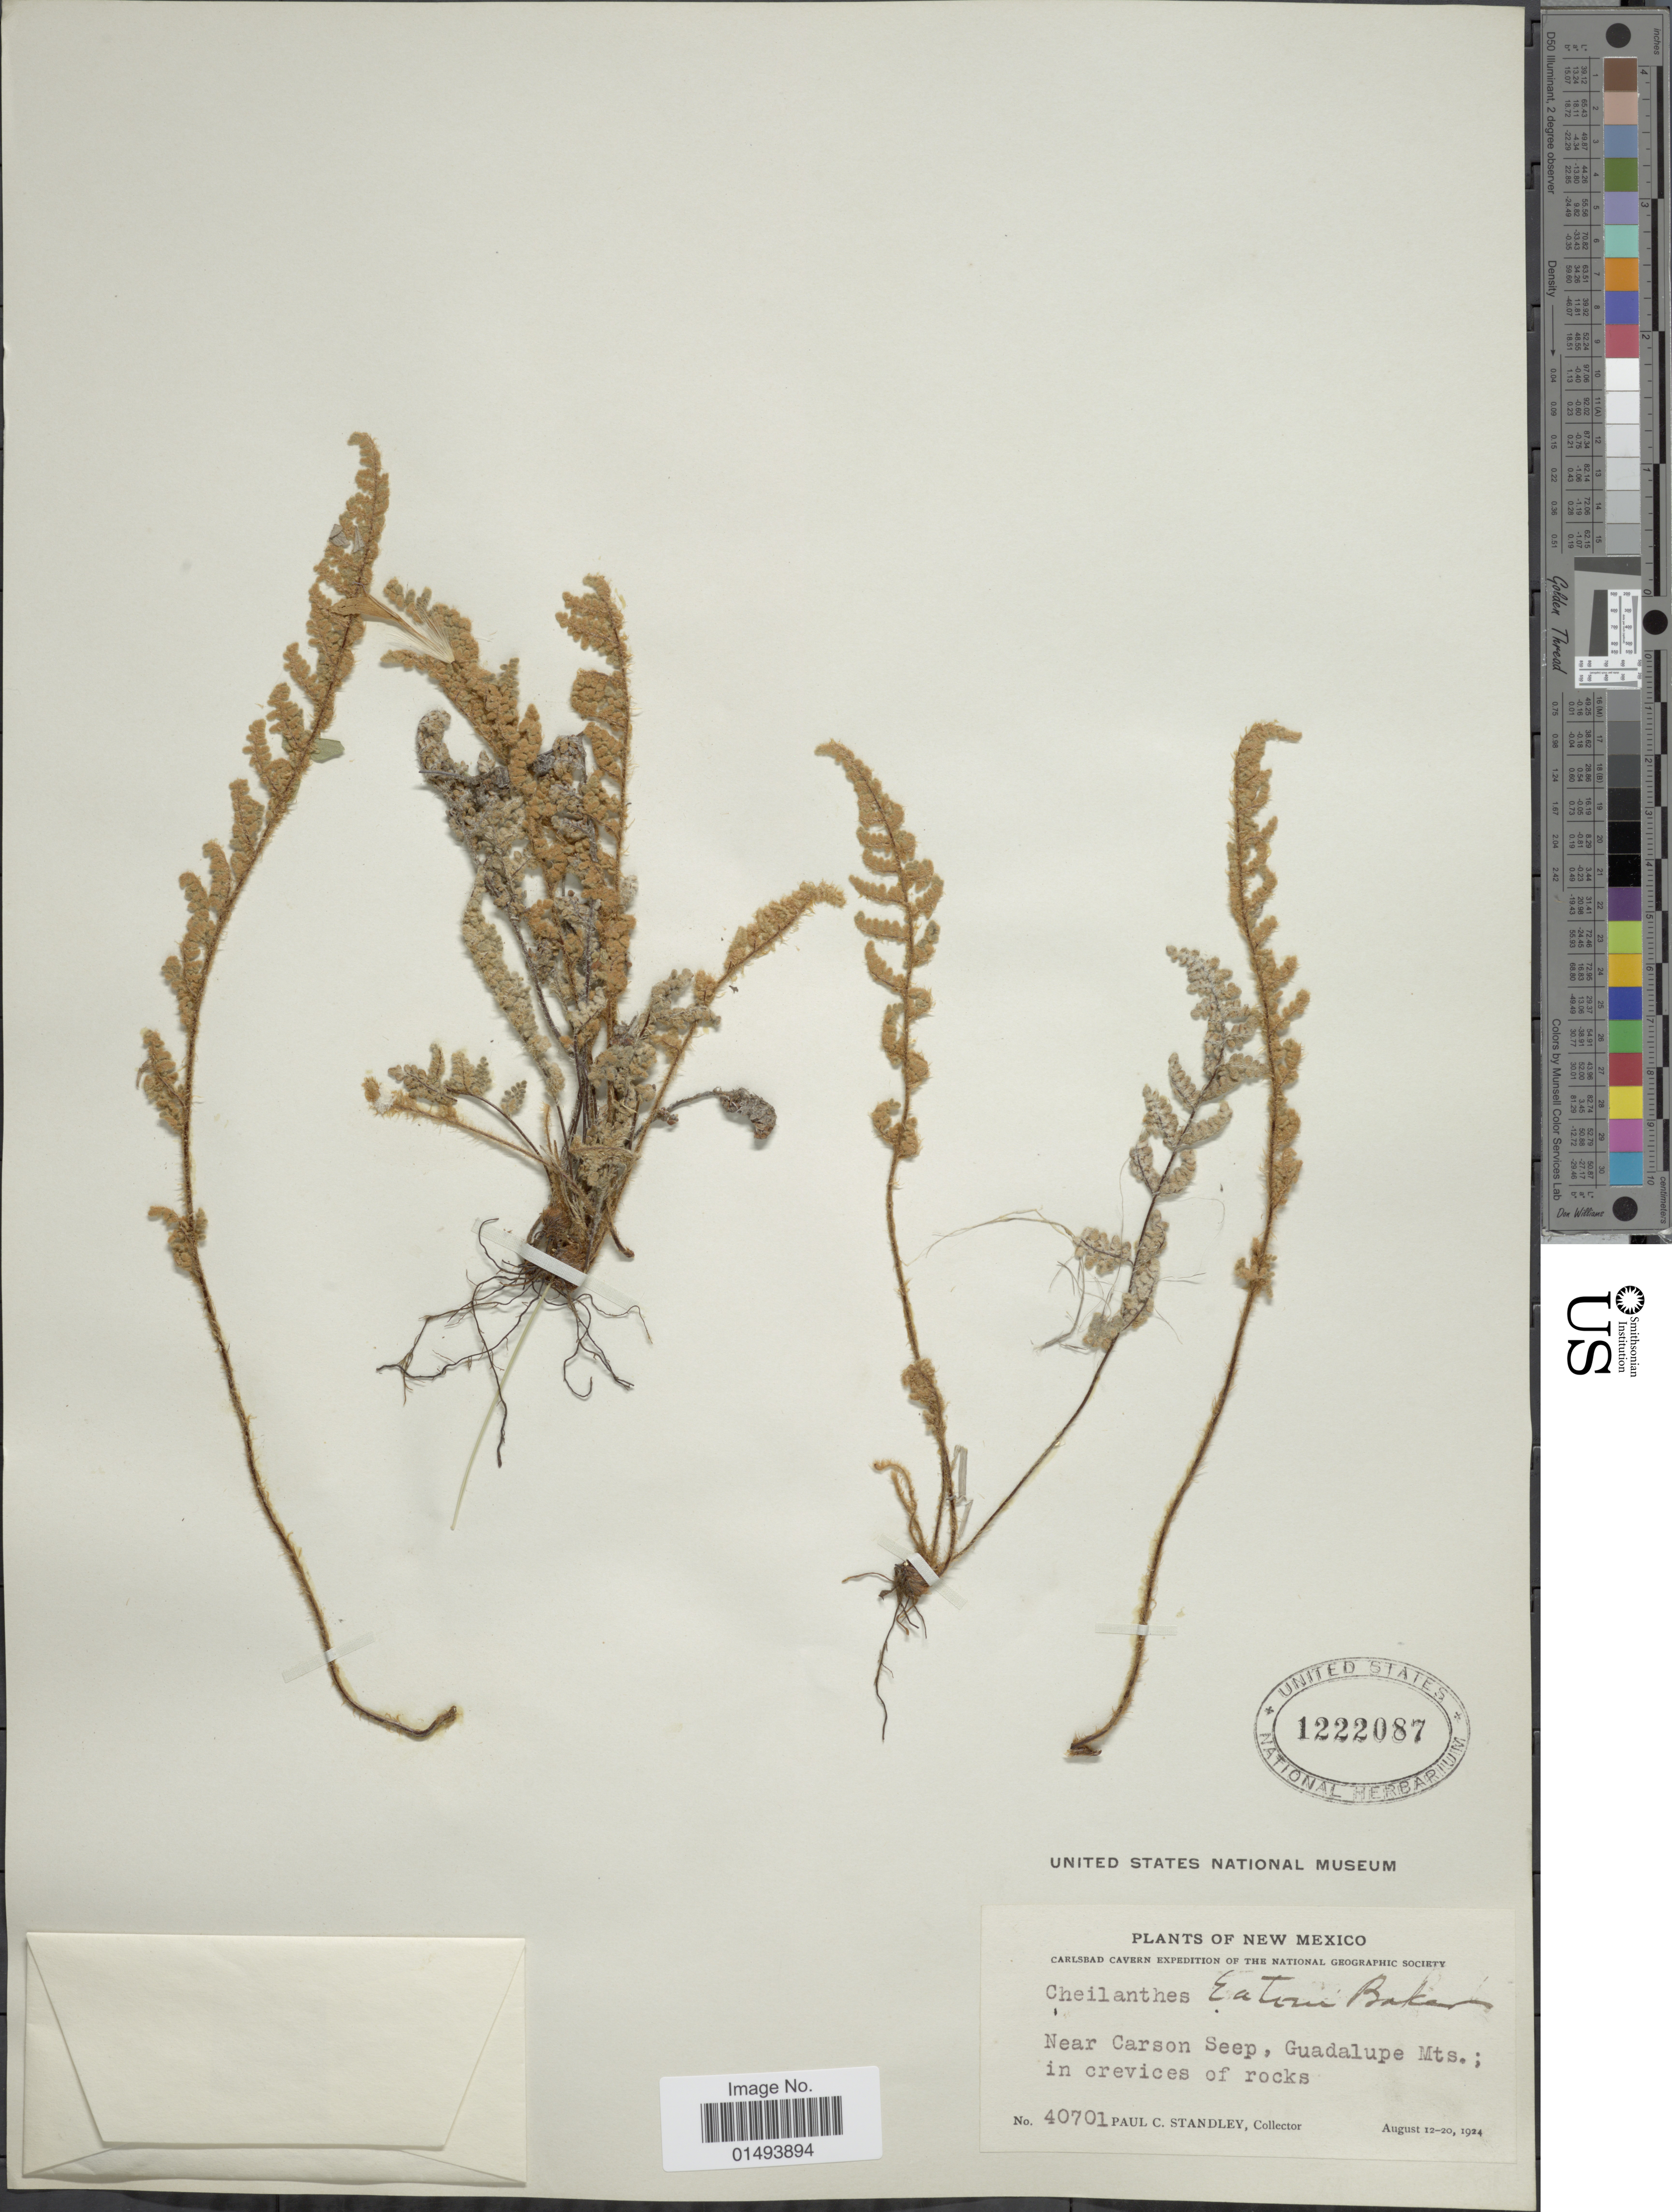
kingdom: Plantae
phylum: Tracheophyta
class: Polypodiopsida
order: Polypodiales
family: Pteridaceae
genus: Myriopteris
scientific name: Myriopteris rufa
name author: Fée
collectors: P. C. Standley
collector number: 40701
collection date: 1924-08-12/1924-08-20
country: United States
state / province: New Mexico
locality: Plants of New Mexico, near Carson Seep, Guadalupe Mts, in crevices of rocks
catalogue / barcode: US 122087